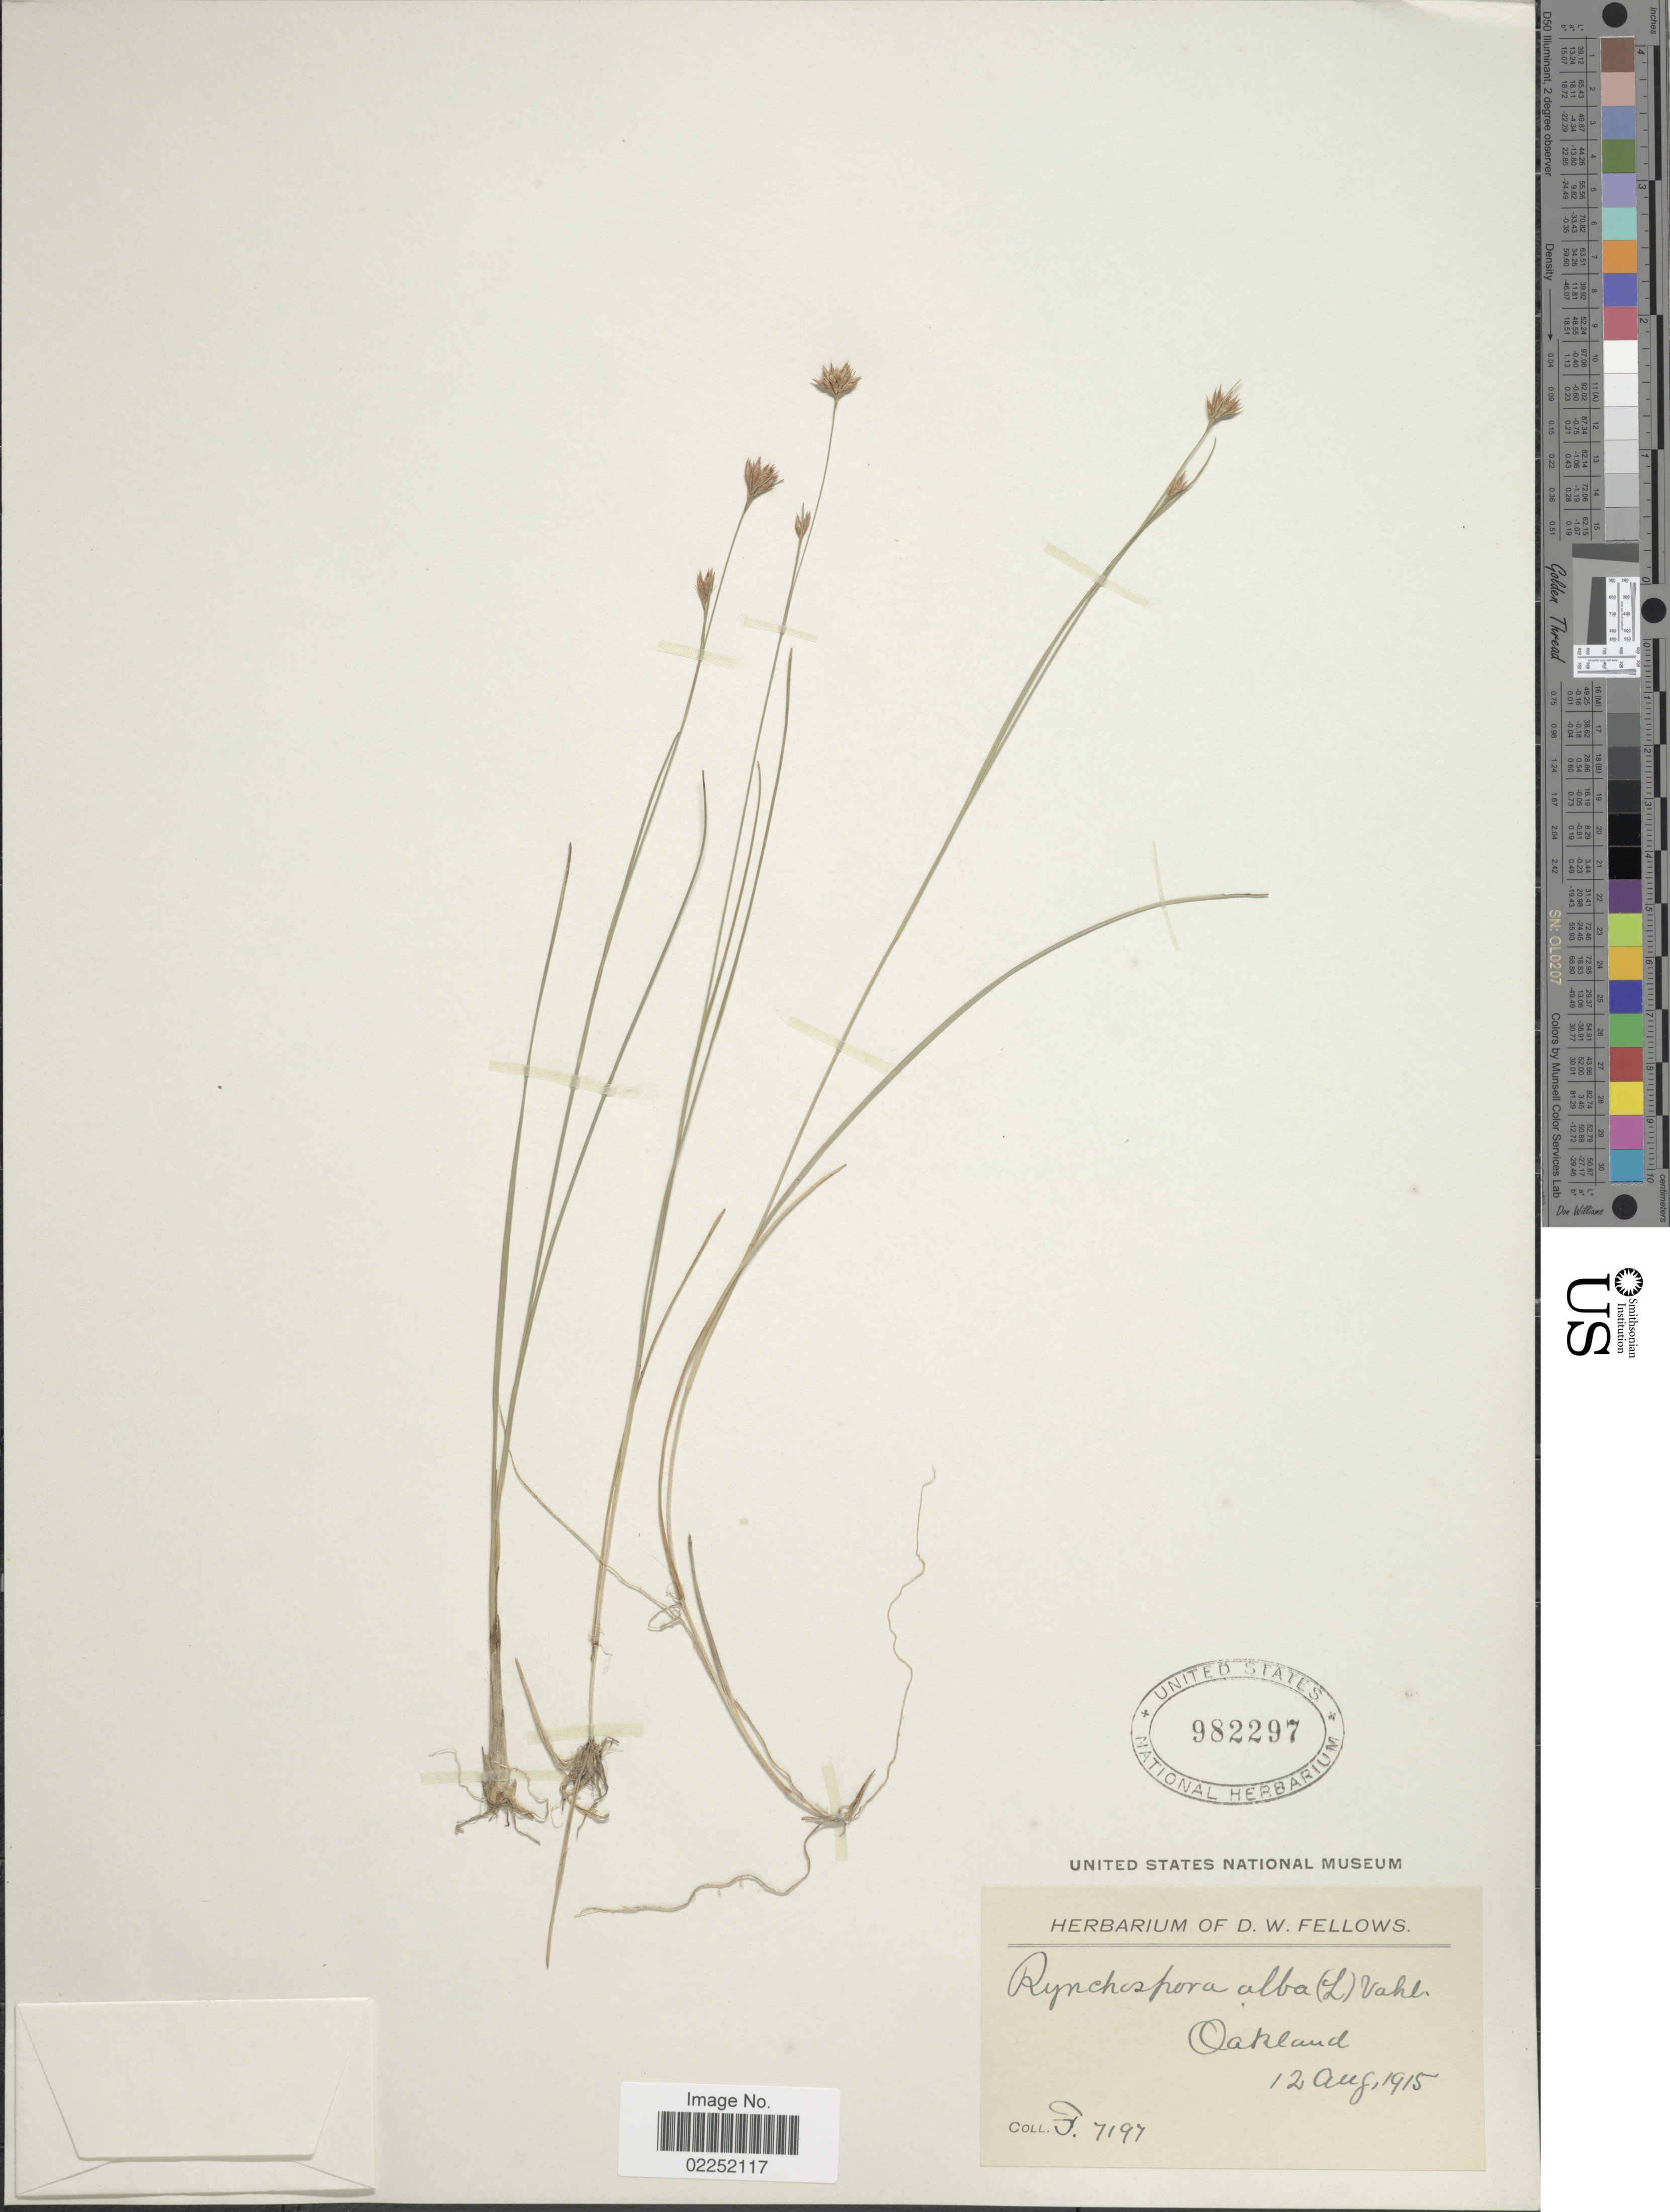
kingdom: Plantae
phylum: Tracheophyta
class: Liliopsida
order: Poales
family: Cyperaceae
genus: Rhynchospora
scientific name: Rhynchospora alba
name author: (L.) Vahl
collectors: D. W. Fellows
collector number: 7197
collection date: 1915-08-12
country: United States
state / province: Maine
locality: Oakland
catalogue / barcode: US 982297